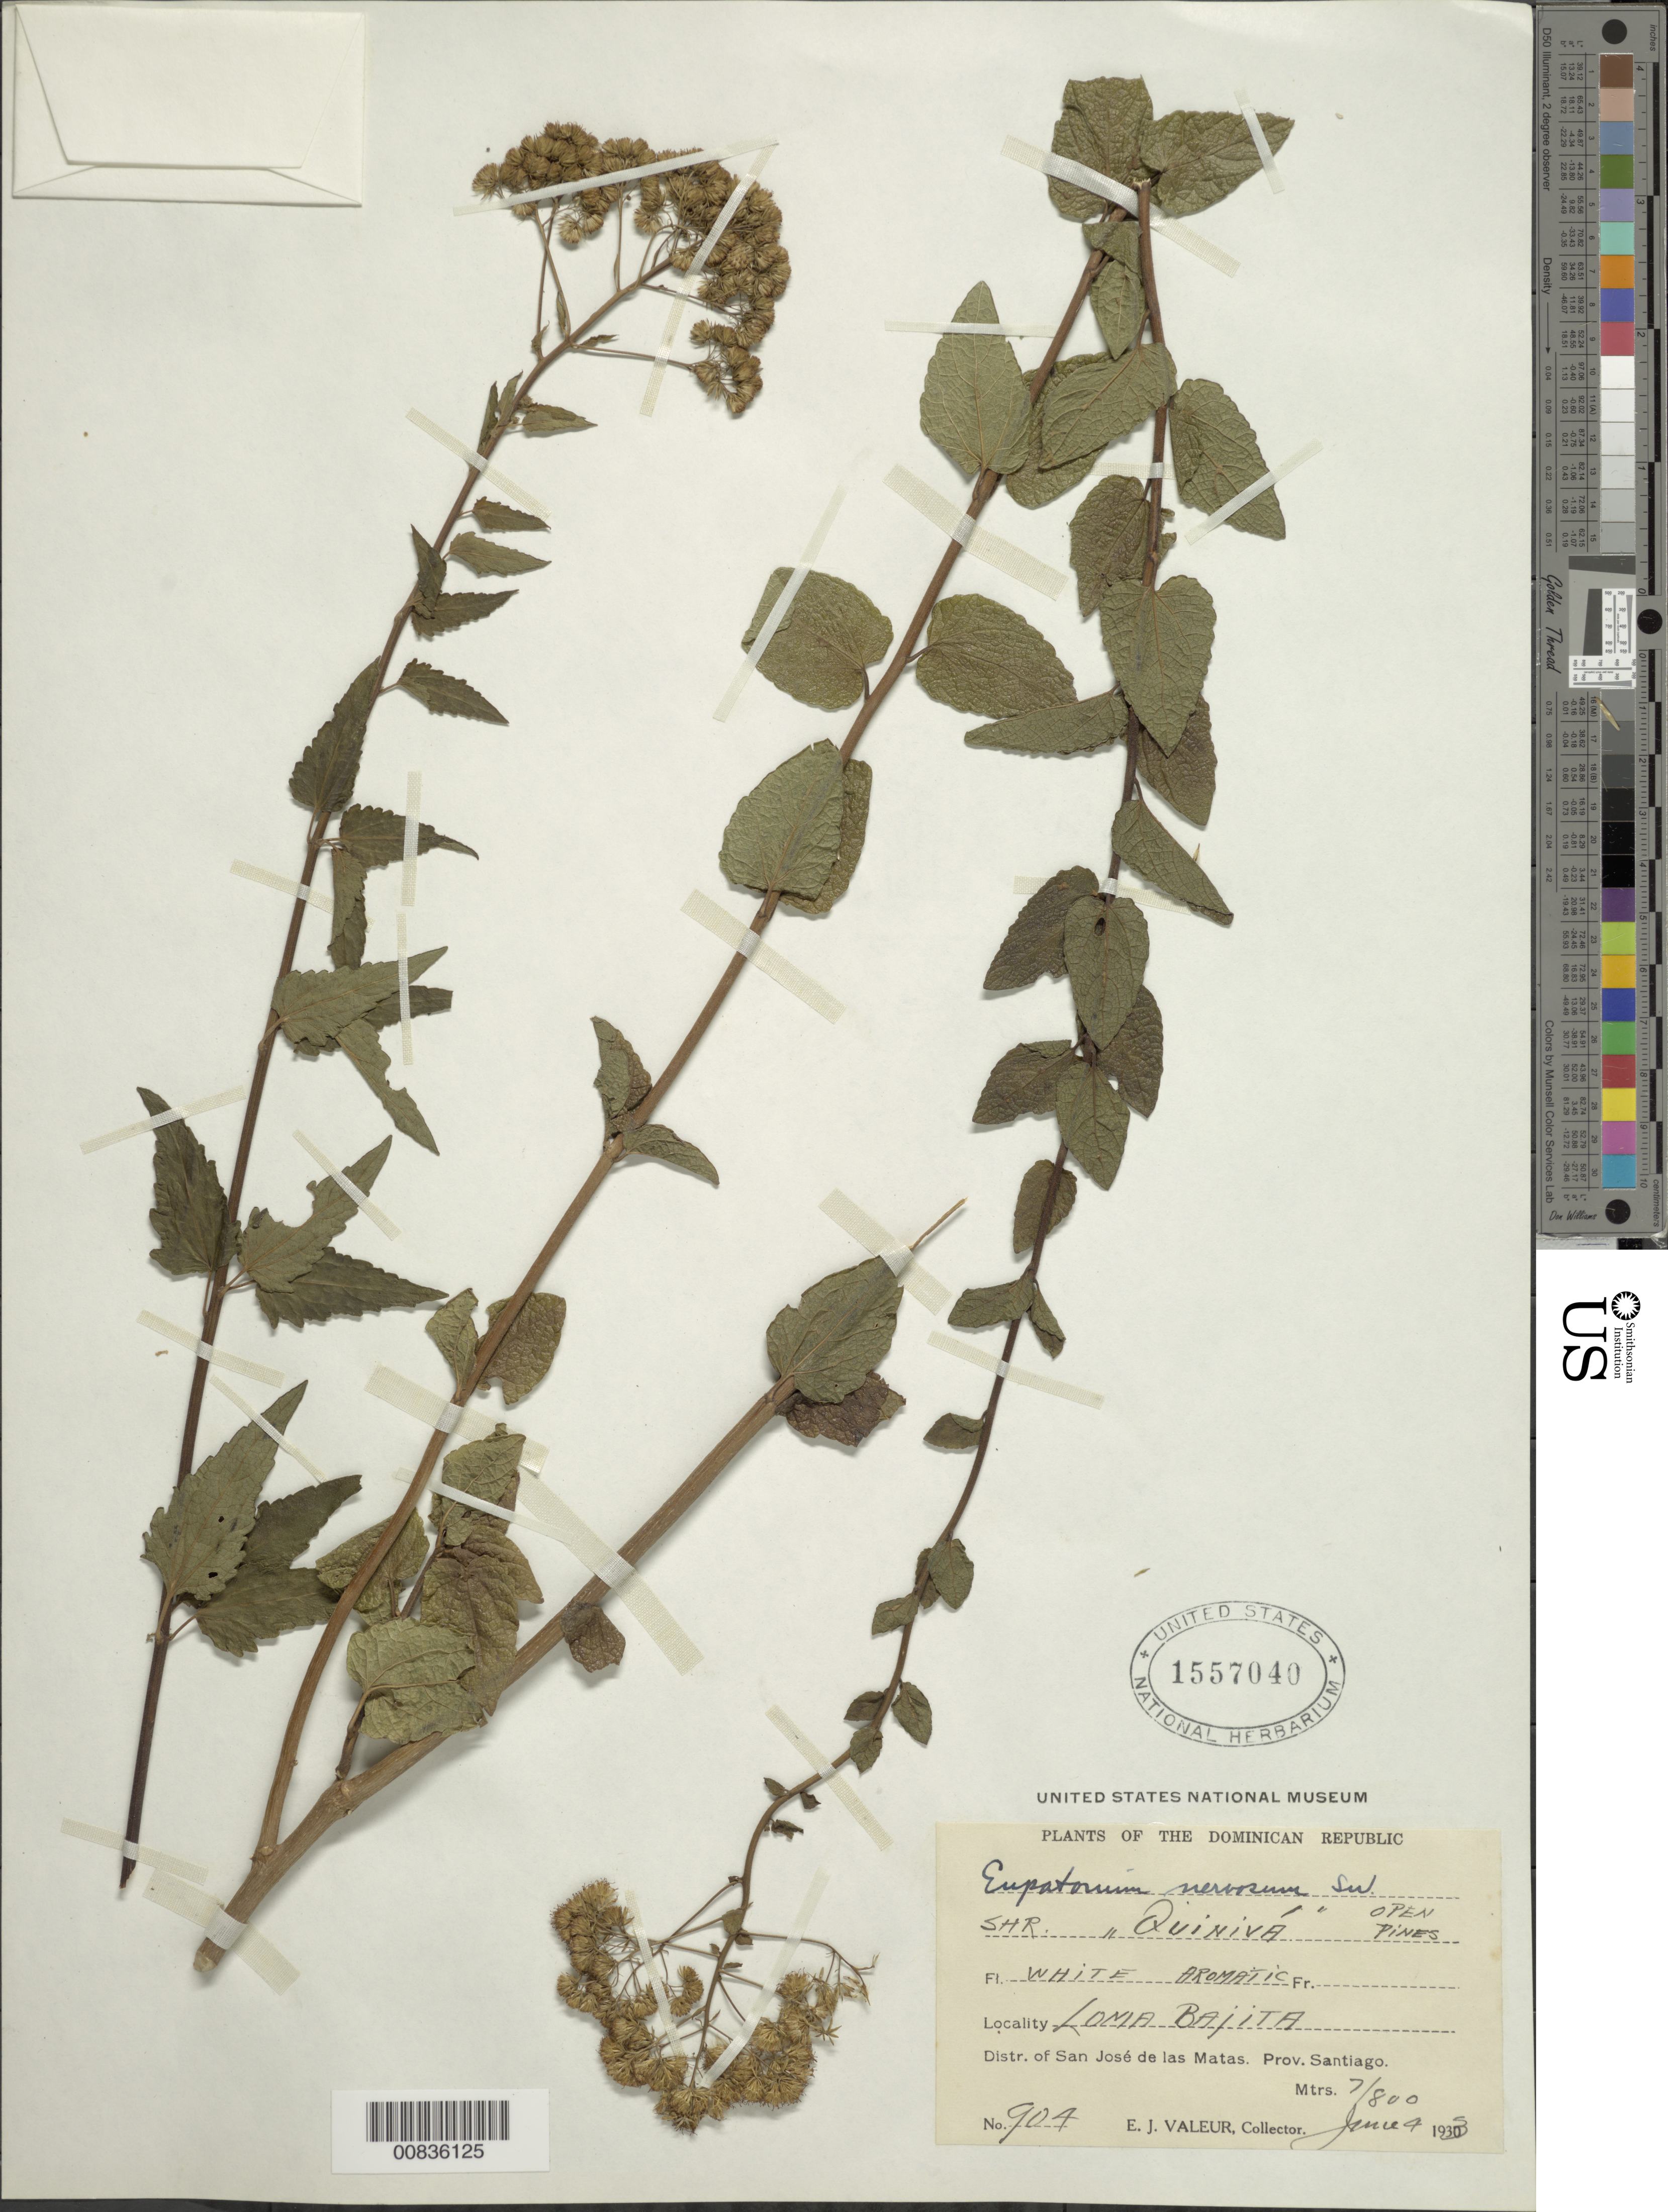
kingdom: Plantae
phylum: Tracheophyta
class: Magnoliopsida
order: Asterales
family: Asteraceae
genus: Koanophyllon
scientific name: Koanophyllon nervosum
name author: (Sw.) R.M. King & H. Rob.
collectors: E. Valeur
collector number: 904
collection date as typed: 04 Jun 1933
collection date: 1933-06-04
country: Dominican Republic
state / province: Santiago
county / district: San José de las Matas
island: Hispaniola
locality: Loma Bajita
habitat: Open pines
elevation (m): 700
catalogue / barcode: US 1557040